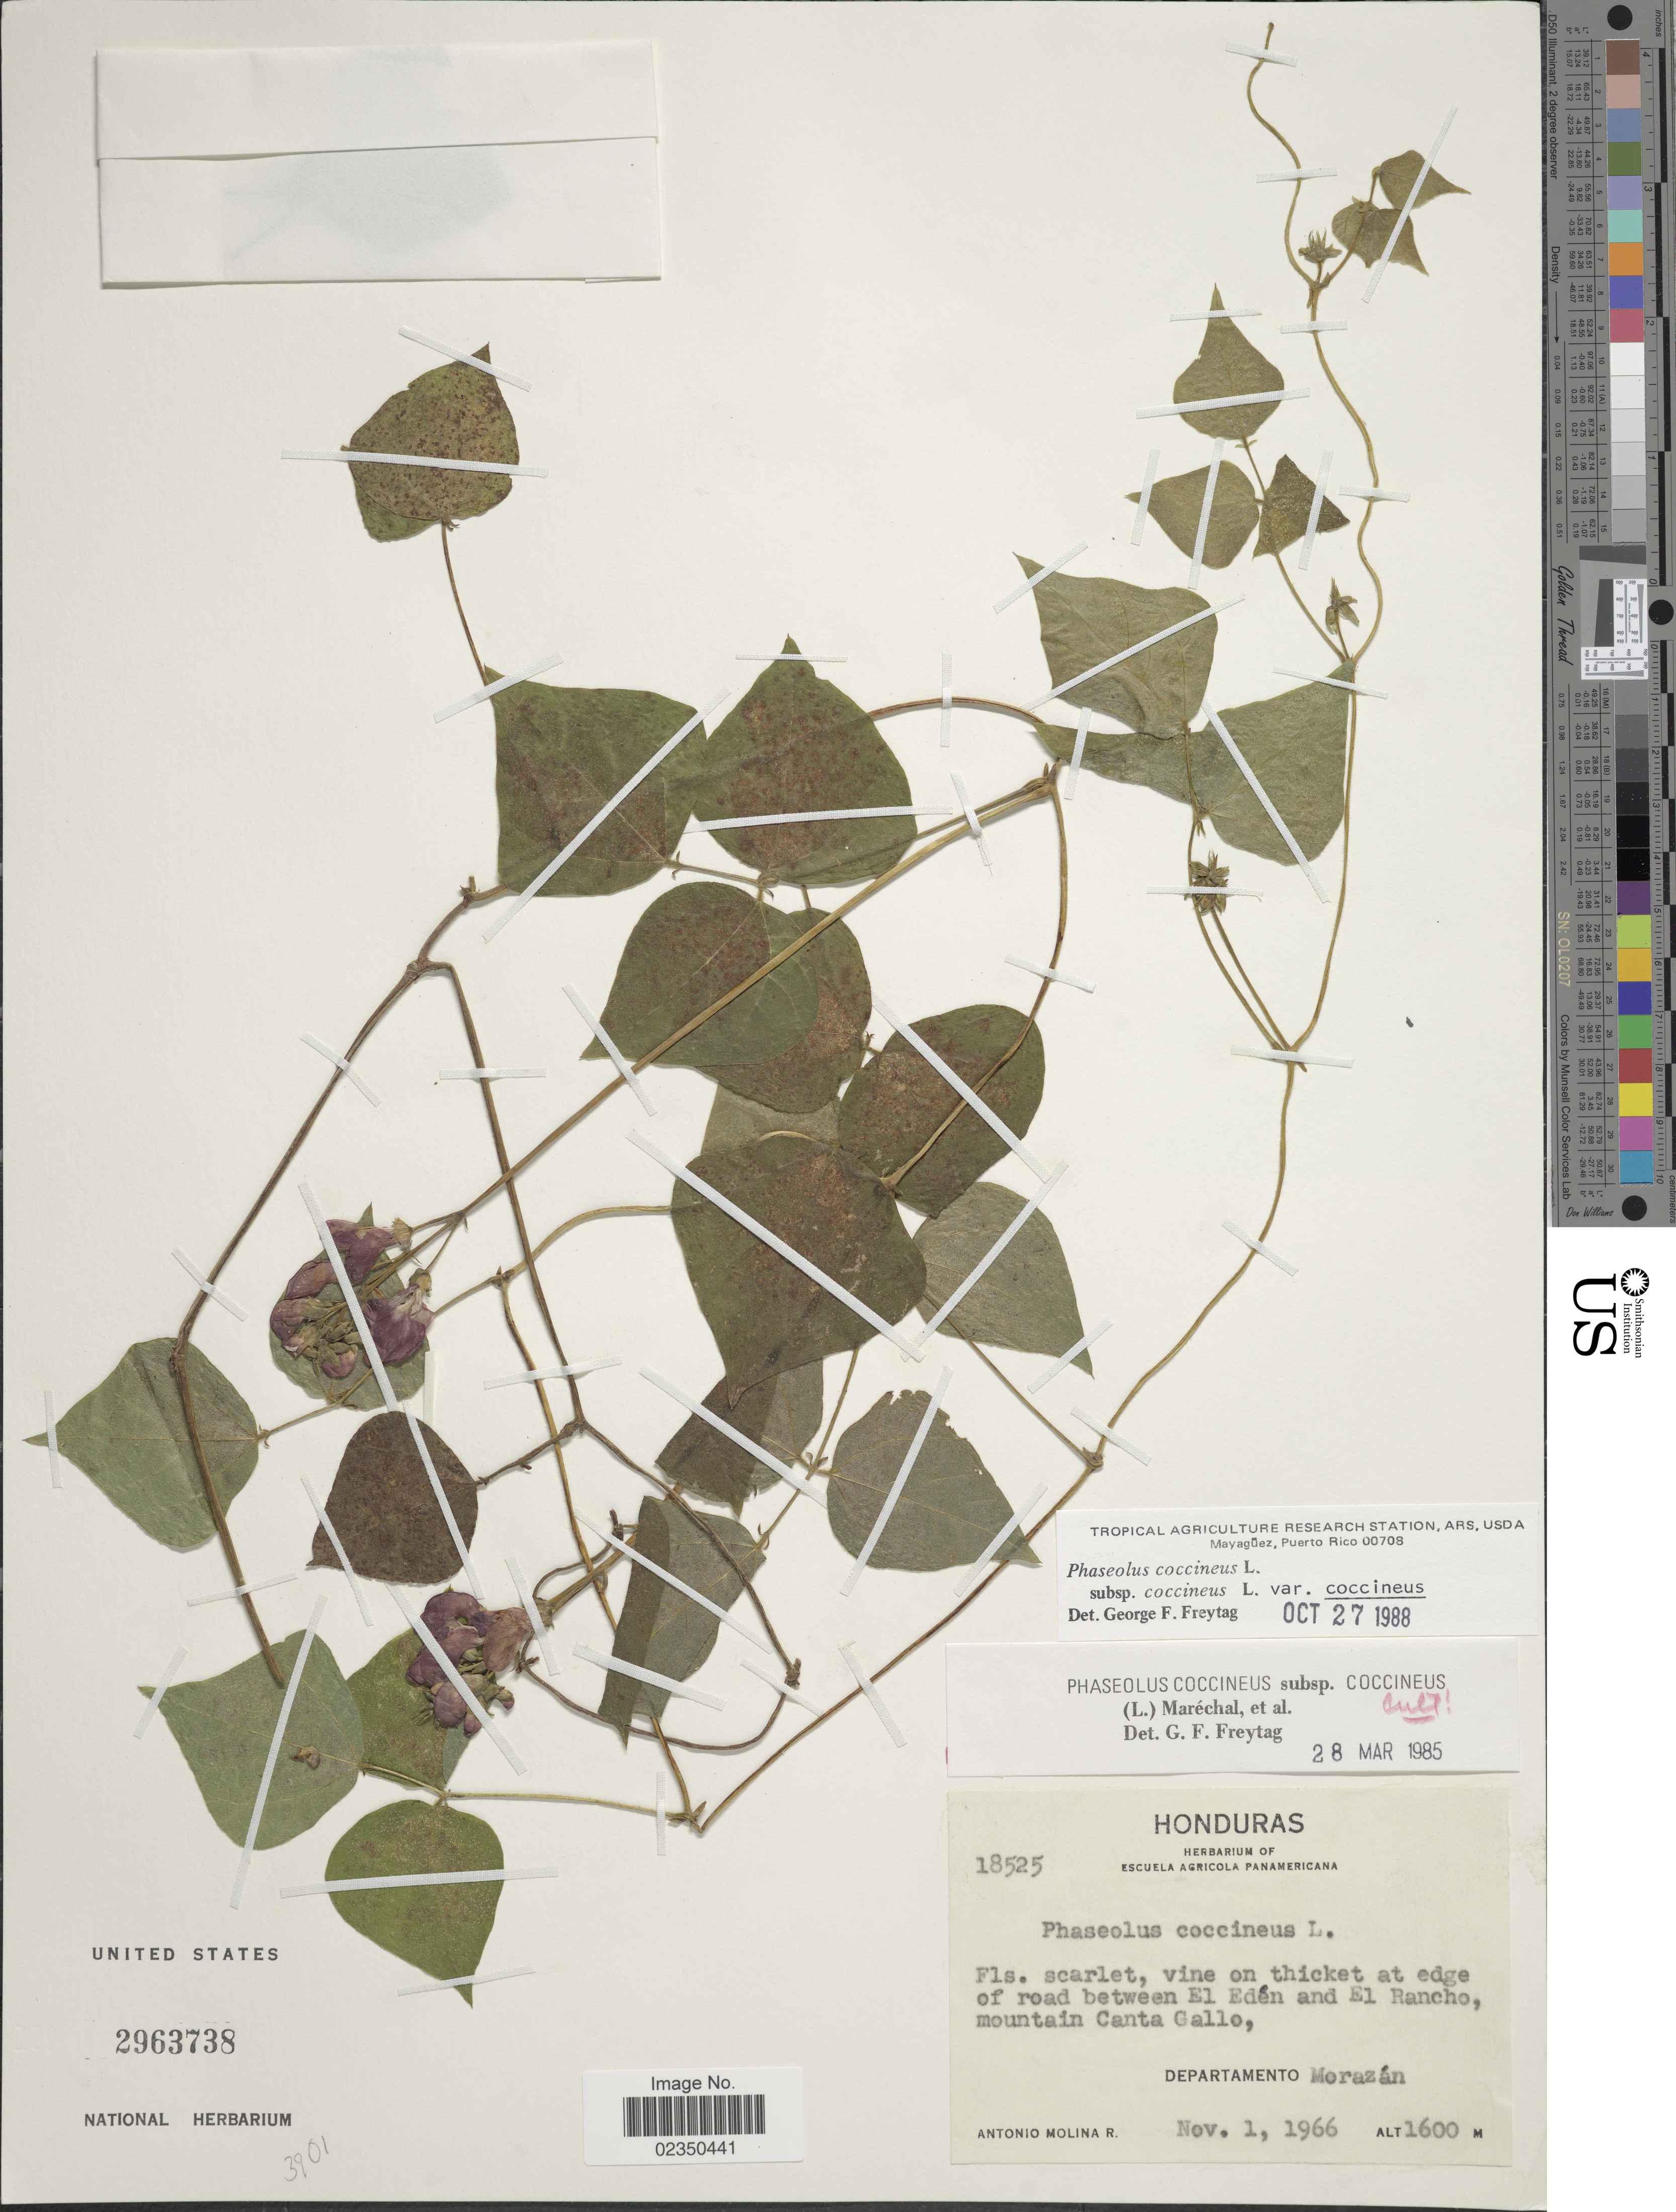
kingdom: Plantae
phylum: Tracheophyta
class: Magnoliopsida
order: Fabales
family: Fabaceae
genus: Phaseolus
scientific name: Phaseolus coccineus var. coccineus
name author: L.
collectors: A. Molina R.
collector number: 18525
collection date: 1966-11-01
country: Honduras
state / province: Fco. Morazán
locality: On thicket at edge of road between El Eden and El Rancho, mountain Canta Gallo, Morazan.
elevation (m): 1600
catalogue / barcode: US 2963738